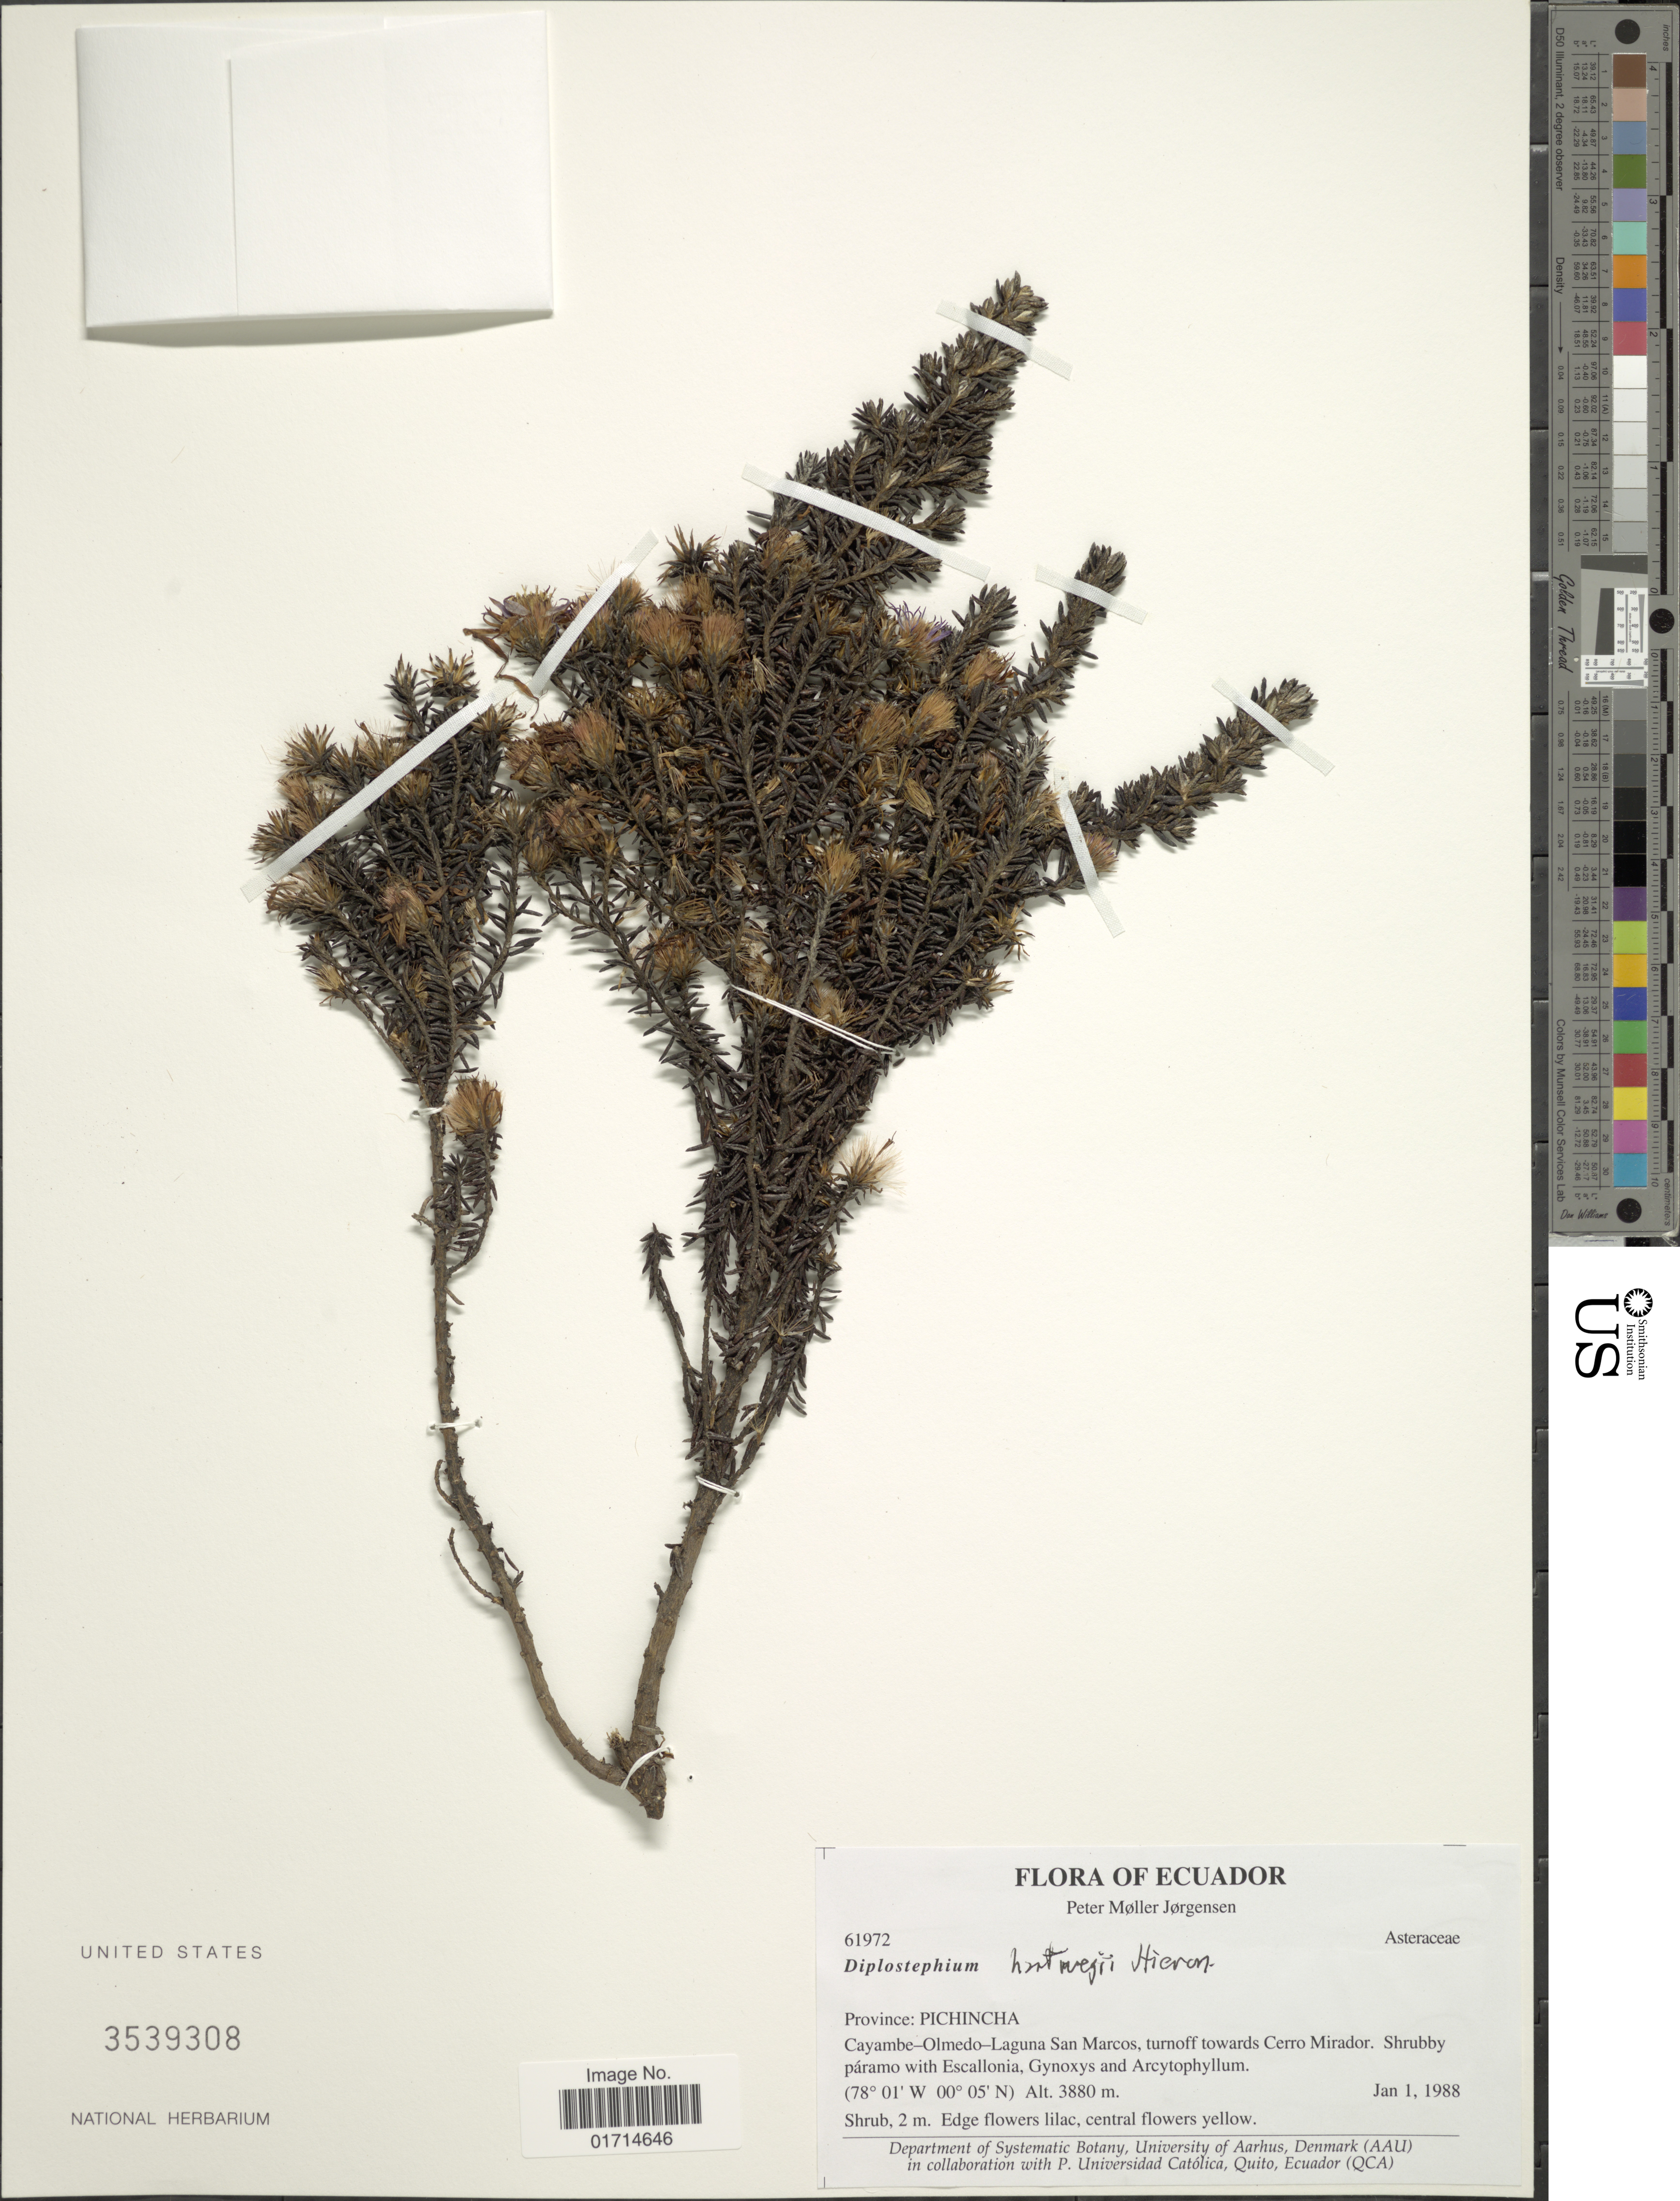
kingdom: Plantae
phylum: Tracheophyta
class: Magnoliopsida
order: Asterales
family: Asteraceae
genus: Diplostephium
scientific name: Diplostephium hartwegii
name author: Hieron.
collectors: P. Jörgensen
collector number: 61972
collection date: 1988-01-01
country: Ecuador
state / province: Pichincha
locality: Cayambe-Olmedo-Laguna San Marcos, turnoff towards Cerro Mirador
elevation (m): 3880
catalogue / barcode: US 3539308